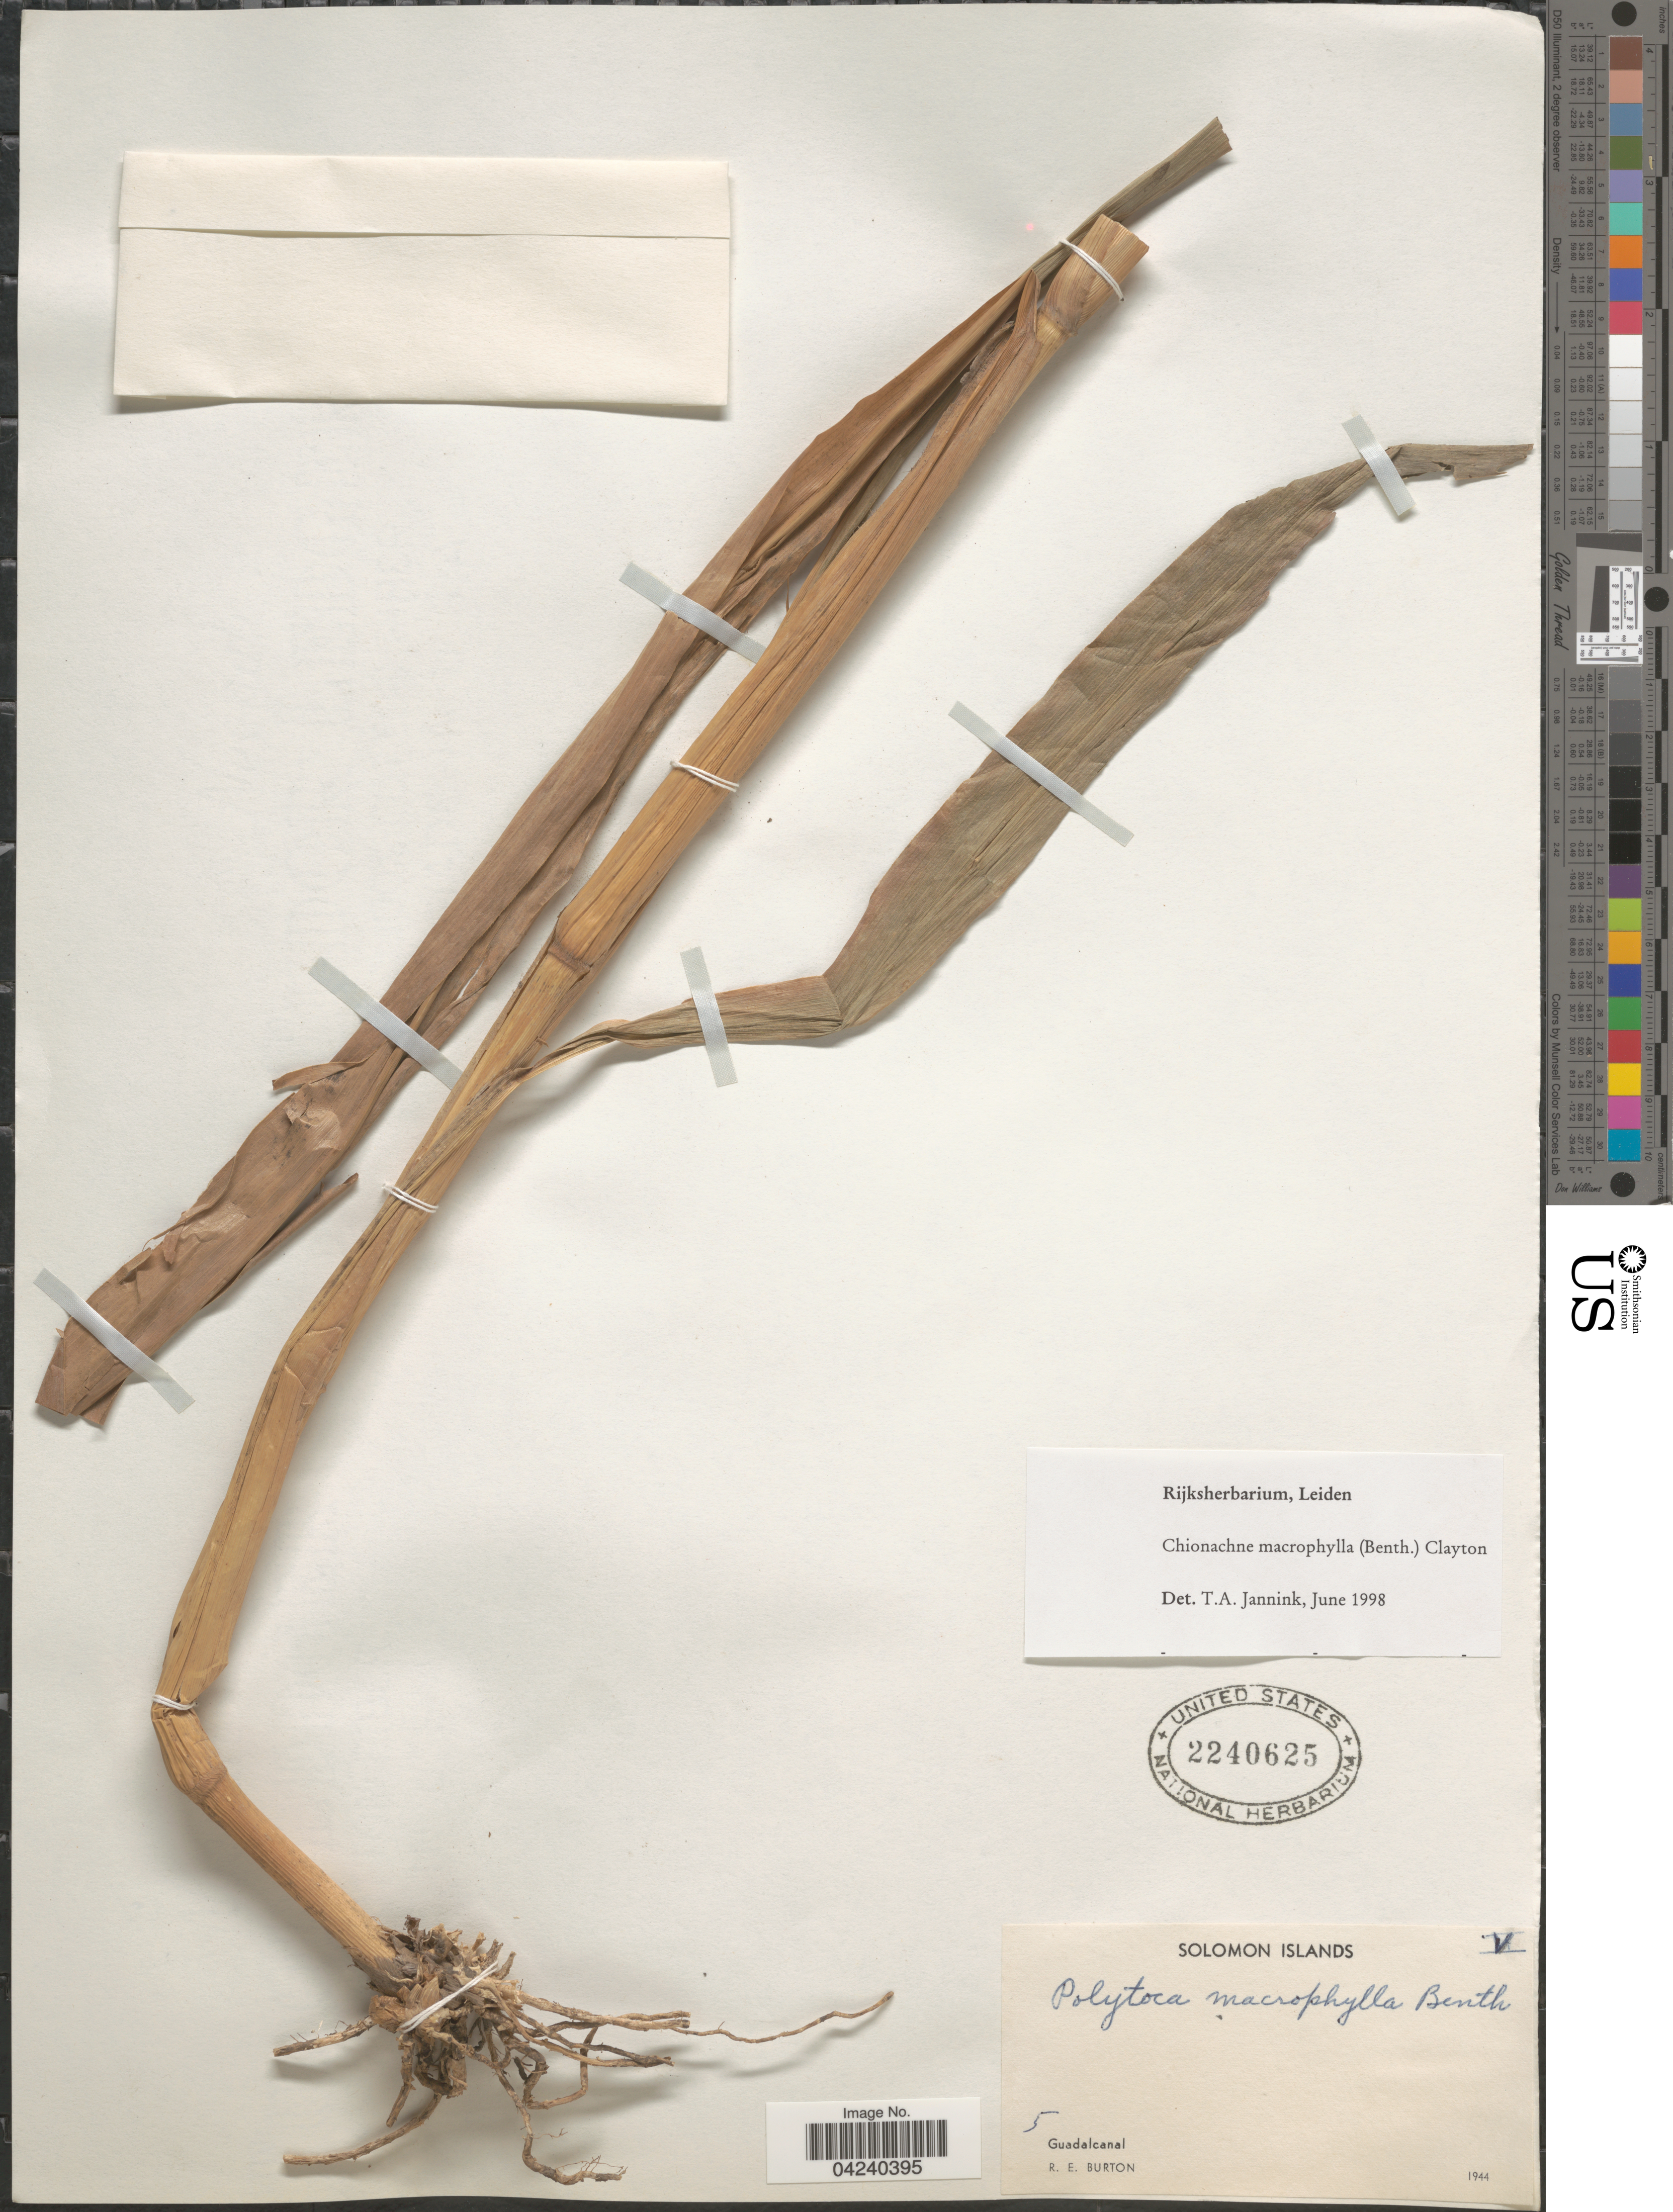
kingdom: Plantae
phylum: Tracheophyta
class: Liliopsida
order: Poales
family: Poaceae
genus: Chionachne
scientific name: Chionachne macrophylla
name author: (Benth.) Clayton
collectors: R. Burton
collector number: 5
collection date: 1944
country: Solomon Islands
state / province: Solomon Islands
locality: Guadalcanal.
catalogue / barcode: US 2240625